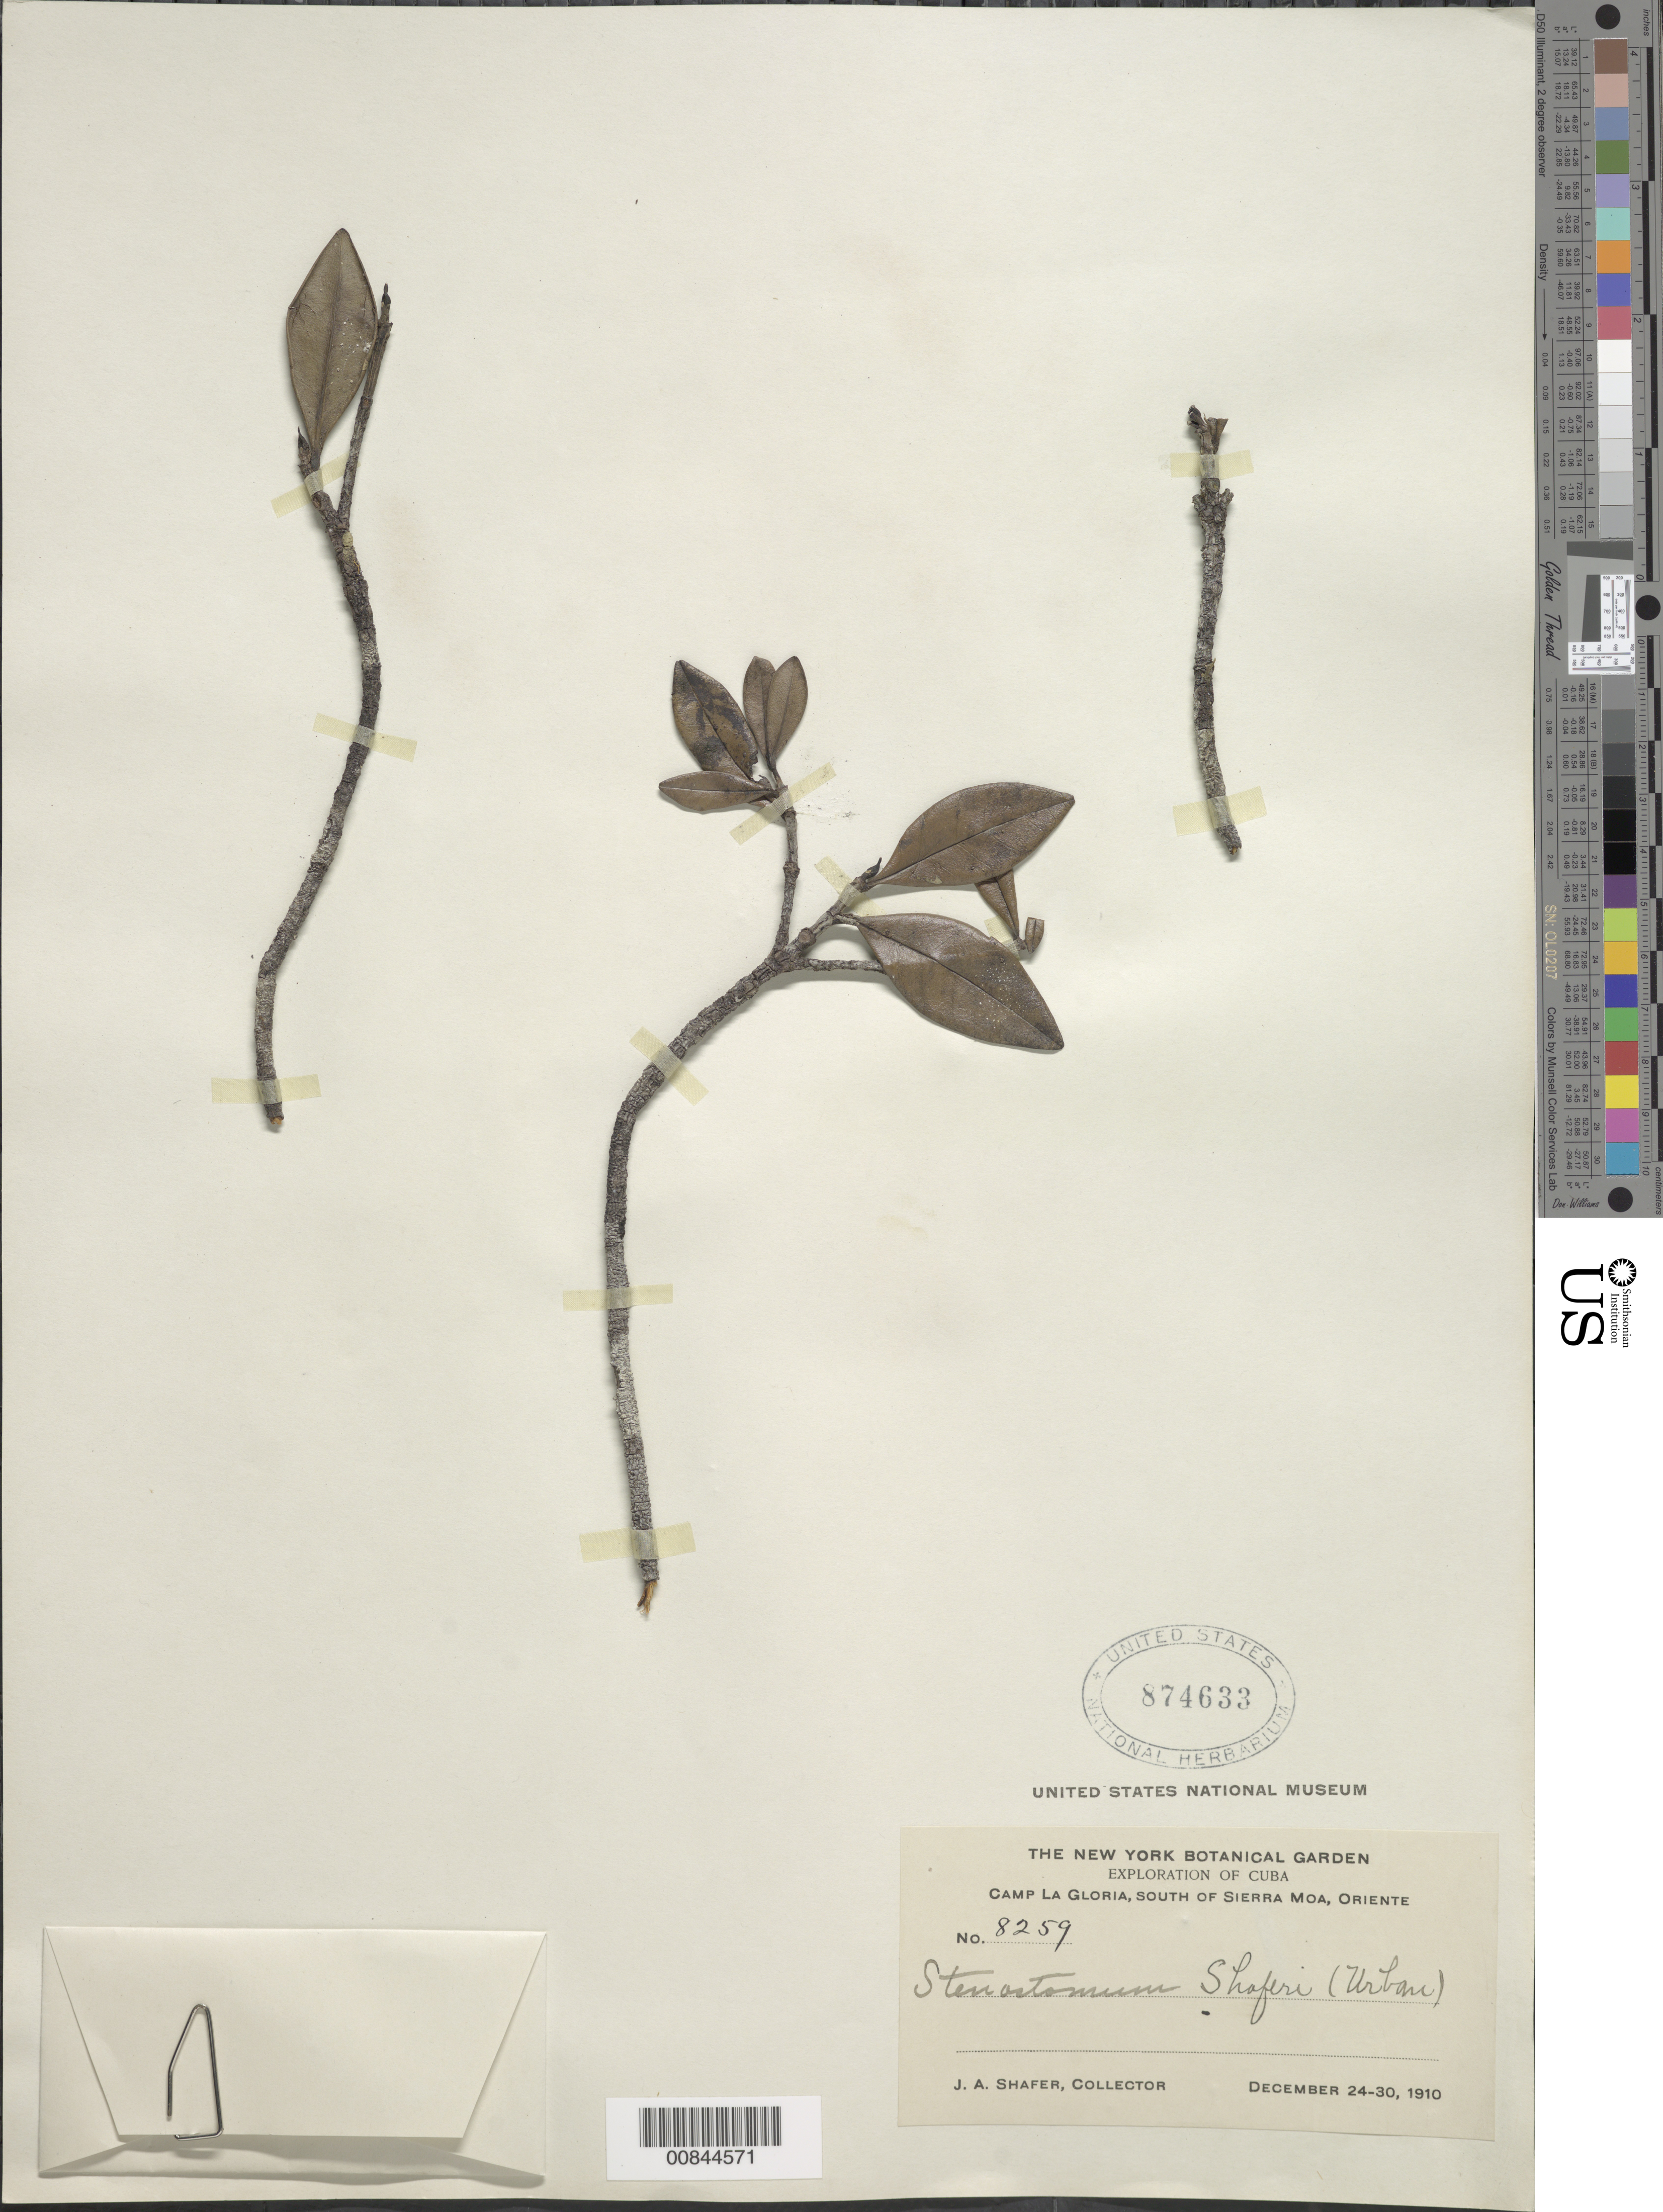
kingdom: Plantae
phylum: Tracheophyta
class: Magnoliopsida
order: Gentianales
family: Rubiaceae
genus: Stenostomum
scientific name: Stenostomum shaferi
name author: (Urb.) Borhidi & Fernández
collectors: J. A. Shafer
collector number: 8259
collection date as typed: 24 Dec 1910 to 30 Dec 1910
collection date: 1910-12-24/1910-12-30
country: Cuba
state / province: Oriente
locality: Camp La Gloria, south of Moa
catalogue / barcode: US 874633